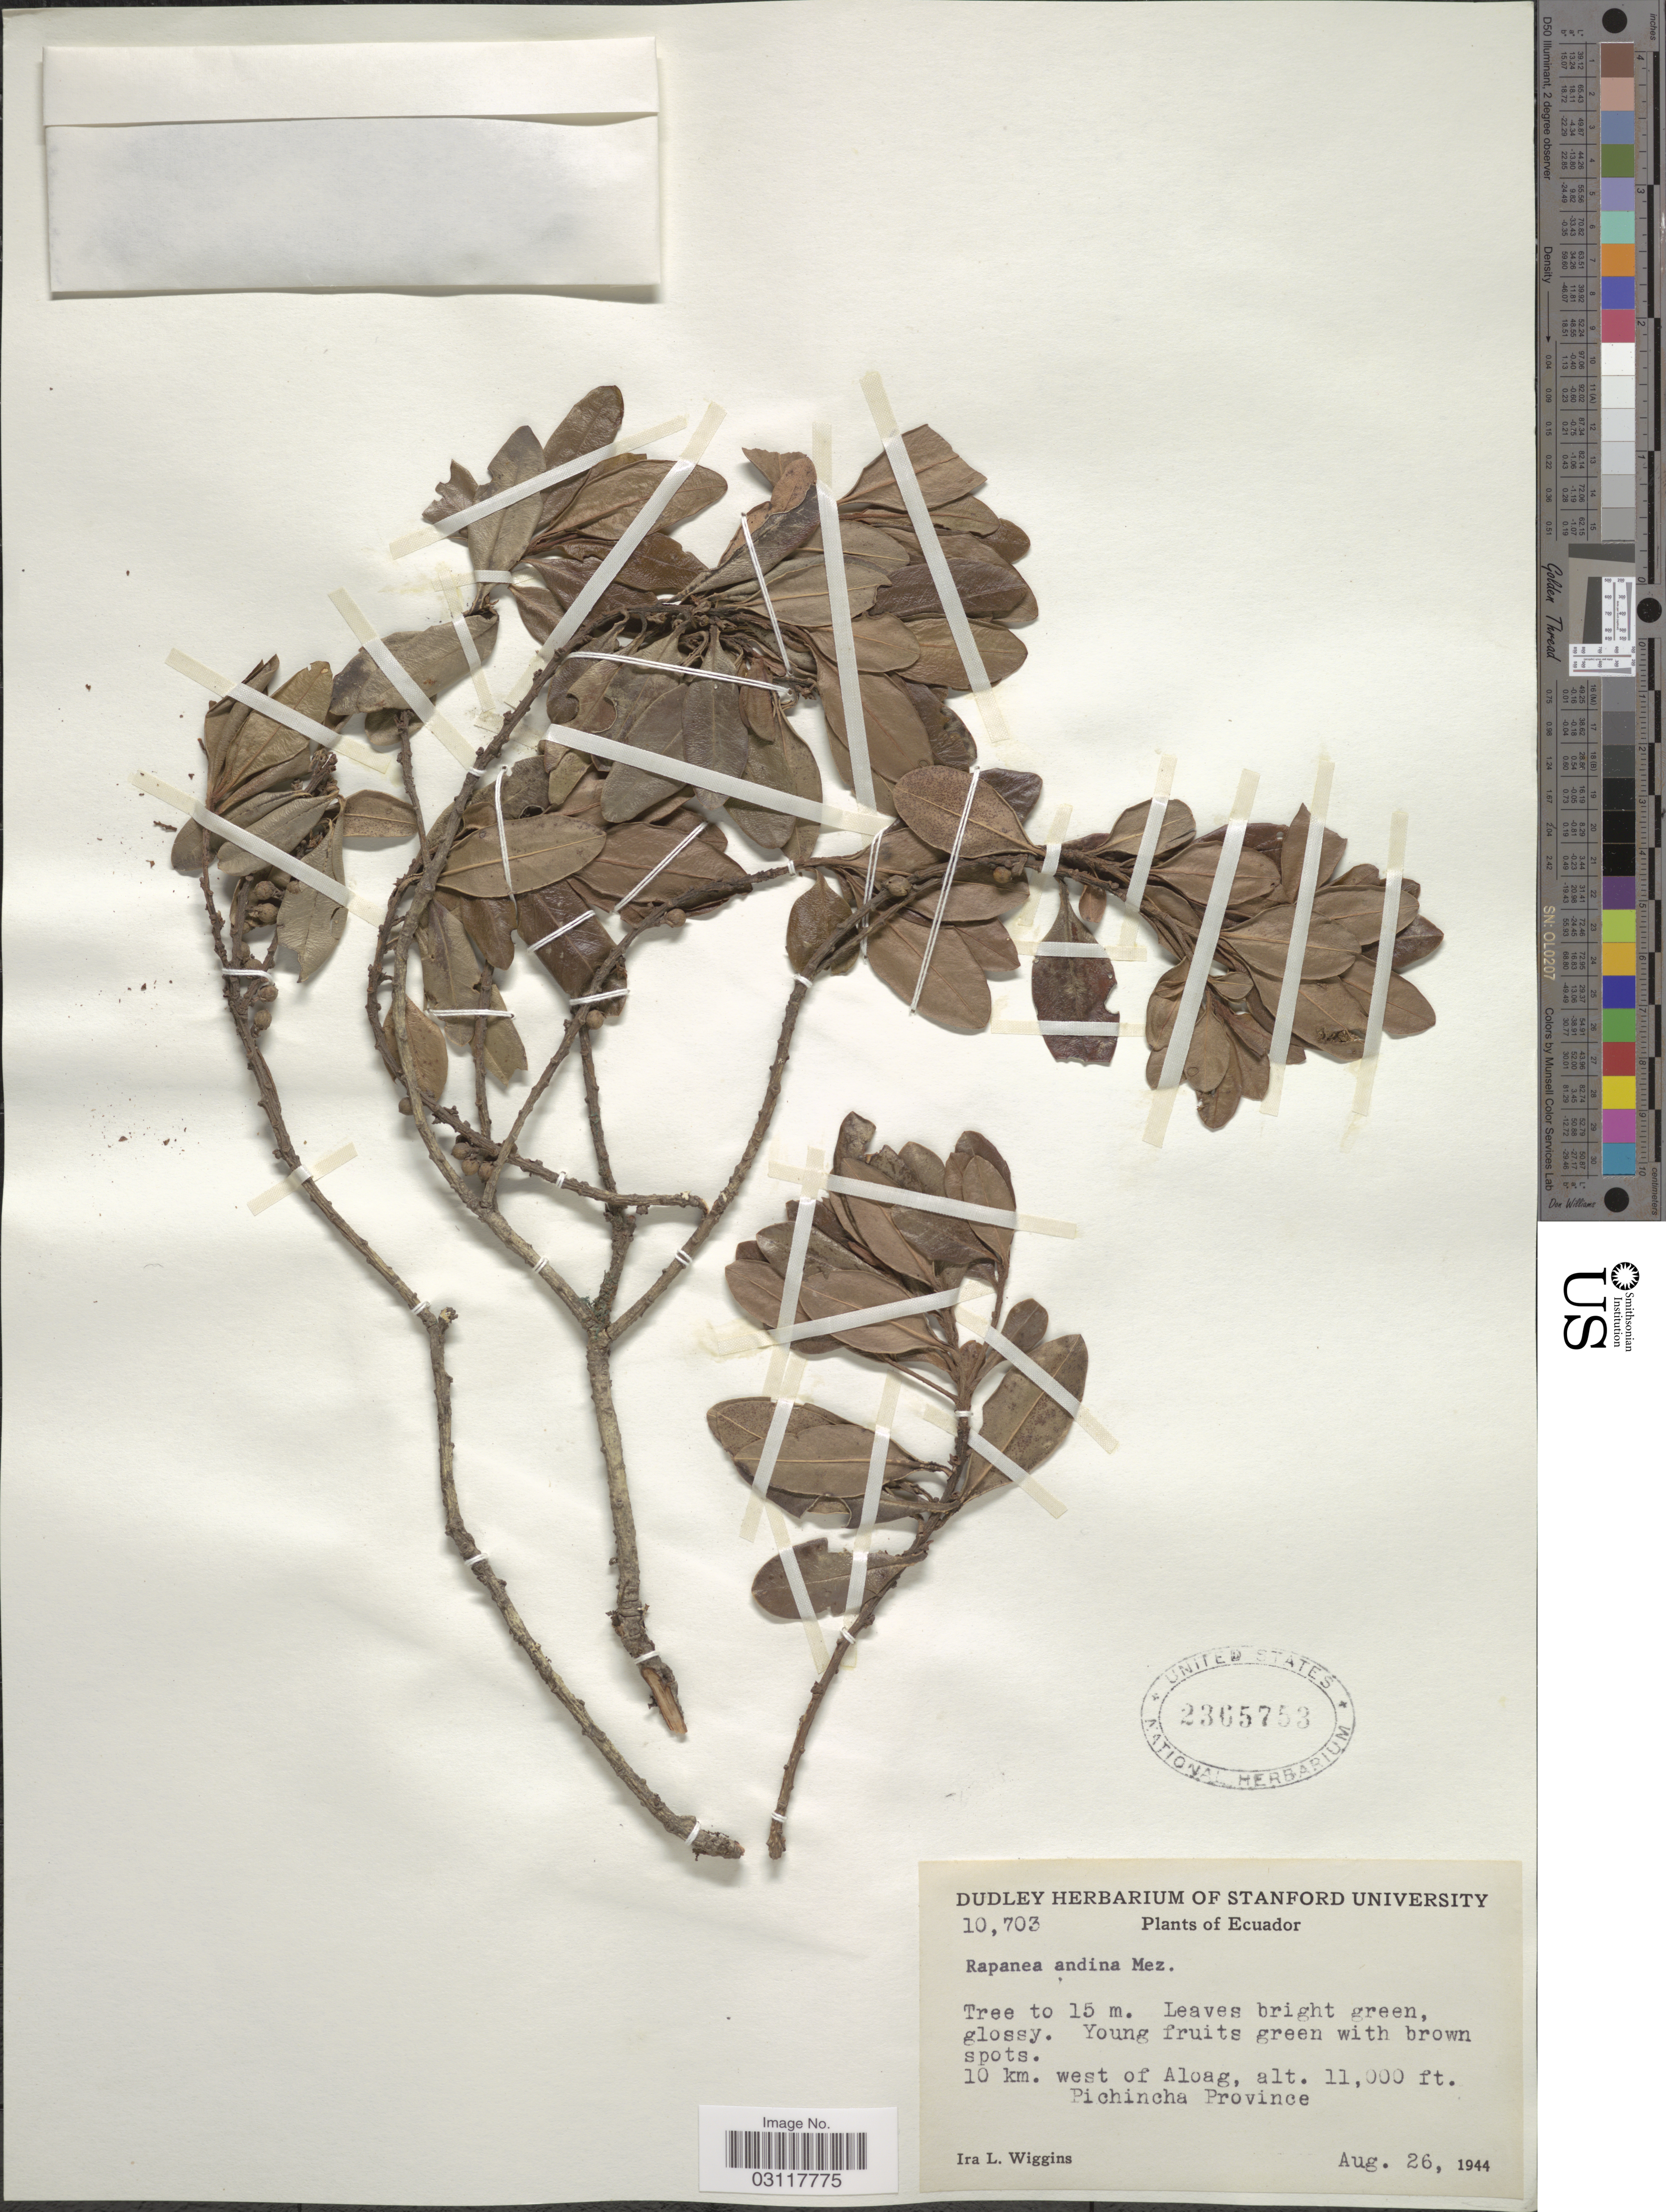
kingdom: Plantae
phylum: Tracheophyta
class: Magnoliopsida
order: Ericales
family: Primulaceae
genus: Rapanea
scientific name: Rapanea andina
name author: Mez in Engl.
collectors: I. L. Wiggins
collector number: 10703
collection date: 1944-08-26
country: Ecuador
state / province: Pichincha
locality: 10 km. west of Aloag.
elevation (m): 3353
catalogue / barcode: US 2365753